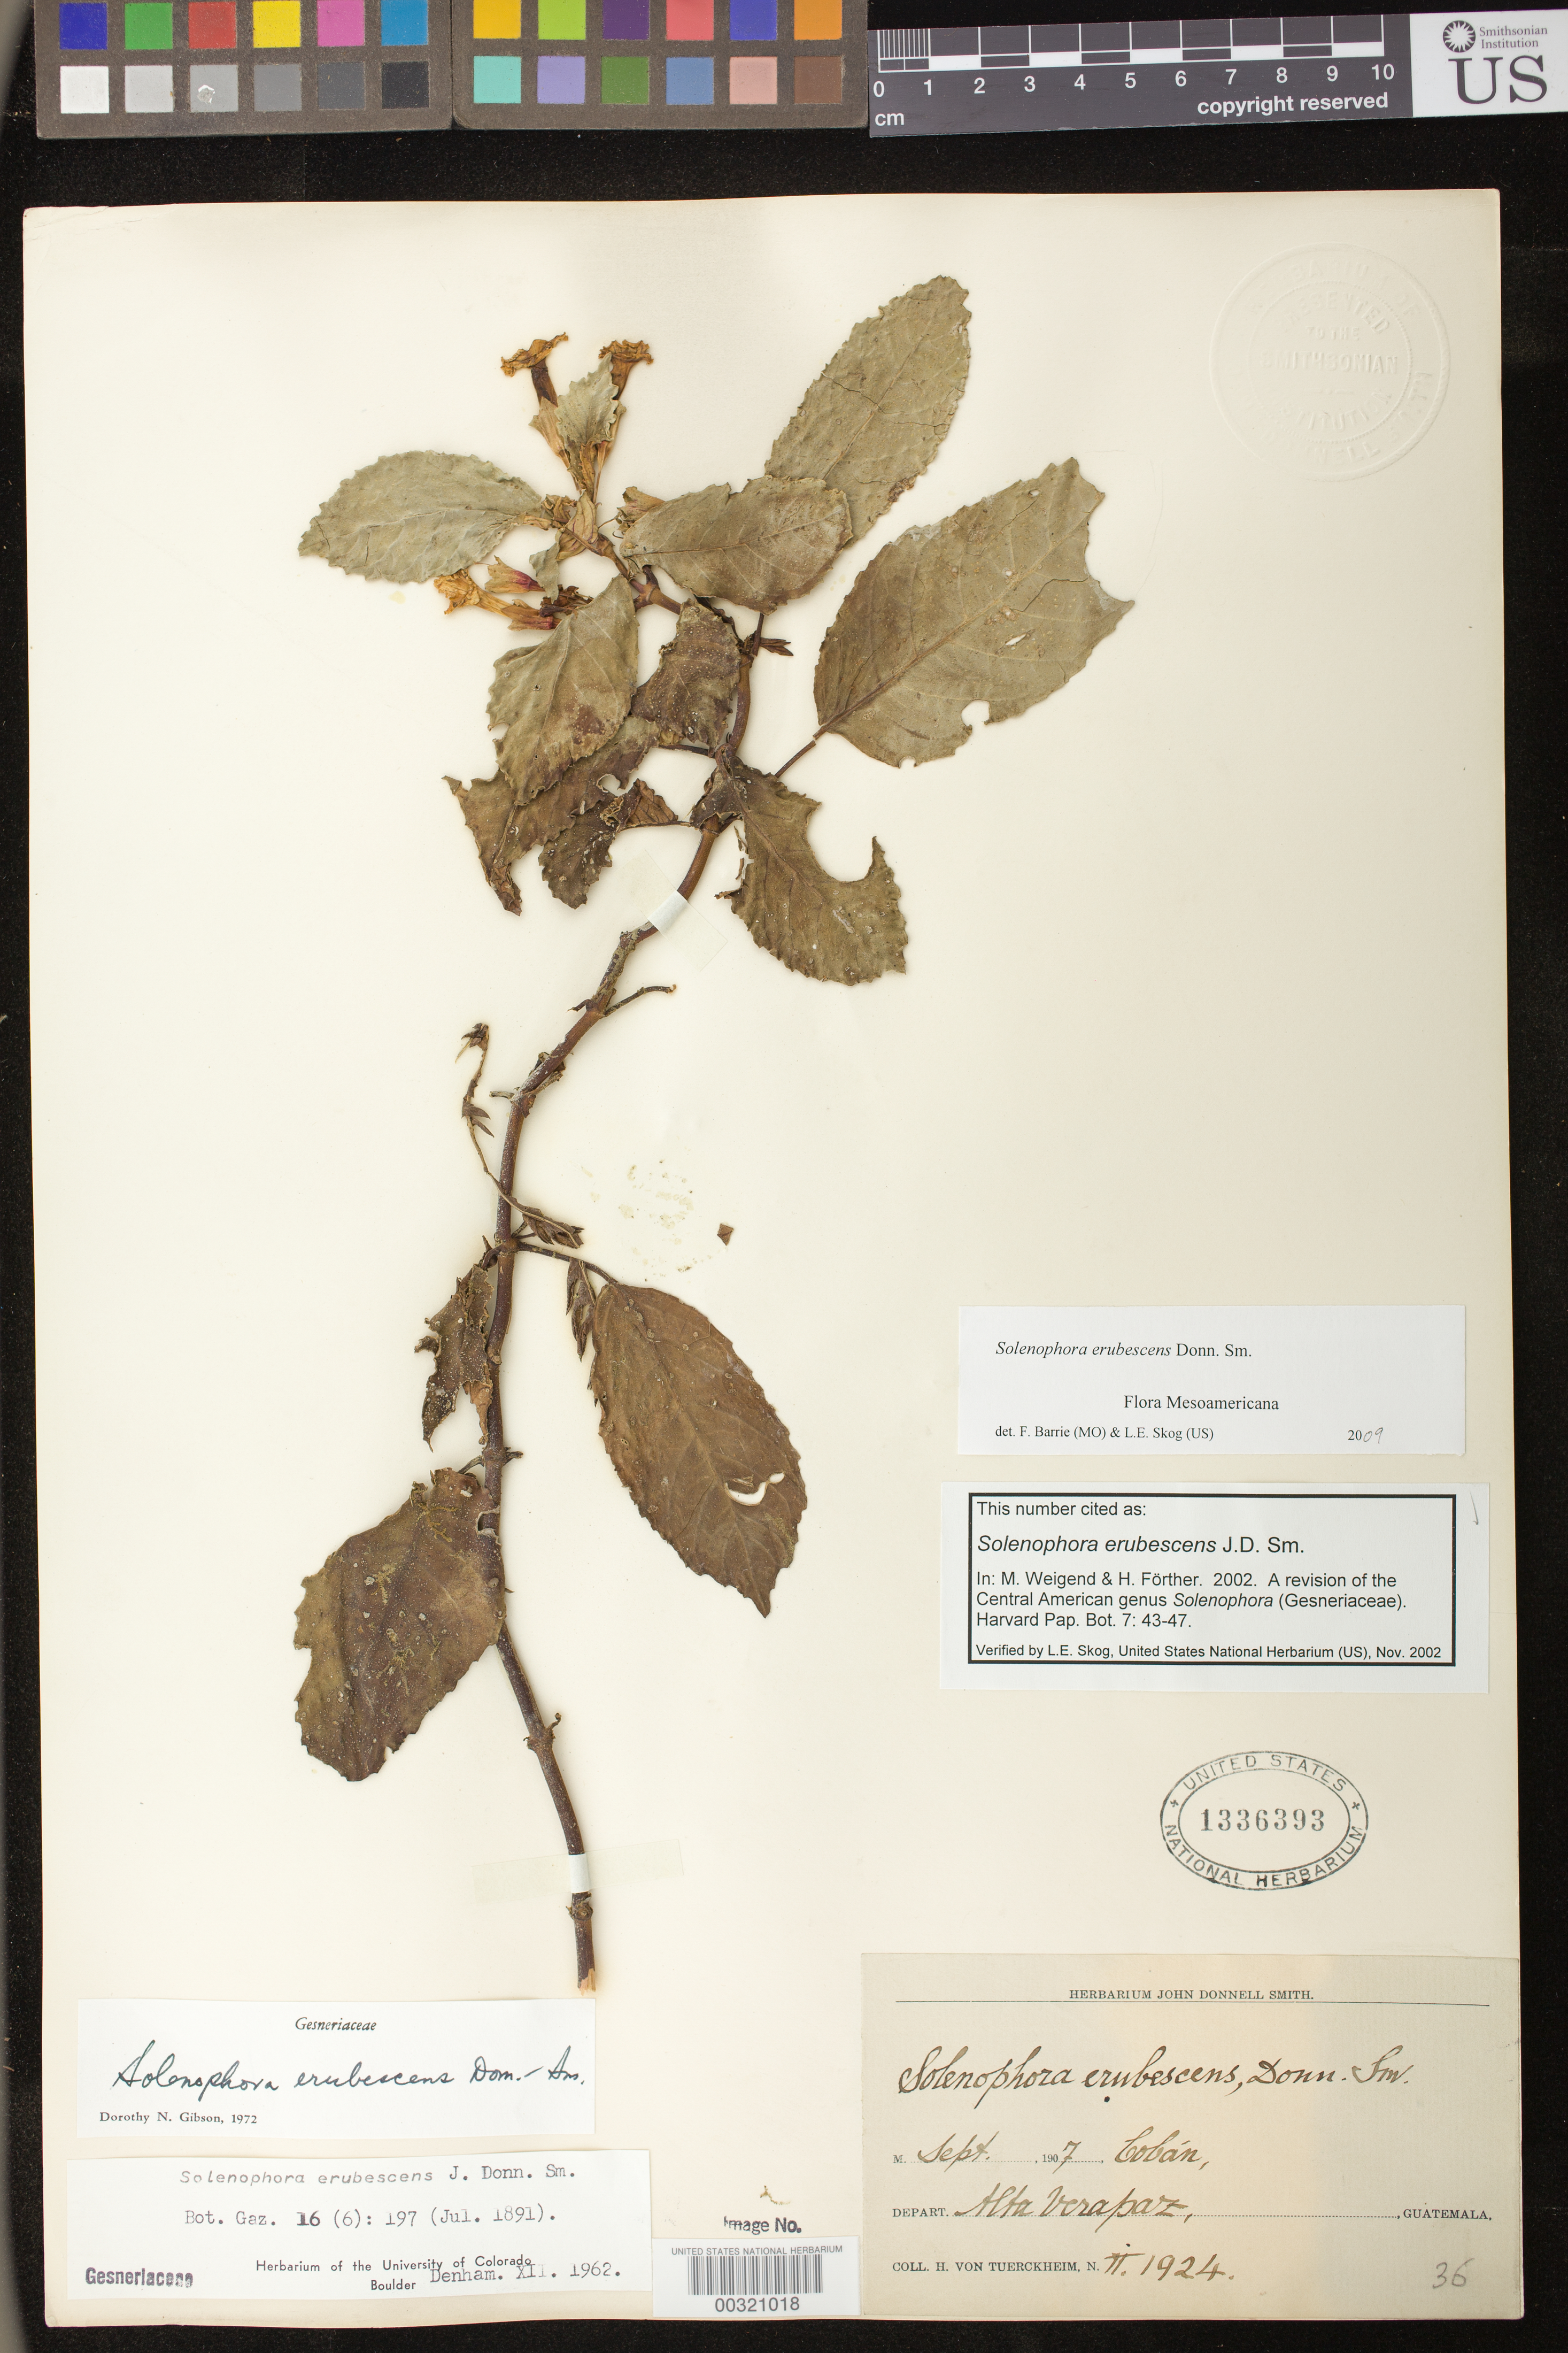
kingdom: Plantae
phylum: Tracheophyta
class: Magnoliopsida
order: Lamiales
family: Gesneriaceae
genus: Solenophora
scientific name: Solenophora erubescens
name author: Donn. Sm.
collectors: H. von Türckheim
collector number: II 1924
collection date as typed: Sep 1907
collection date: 1907-09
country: Guatemala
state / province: Alta Verapaz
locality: Cobán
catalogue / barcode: US 1336393